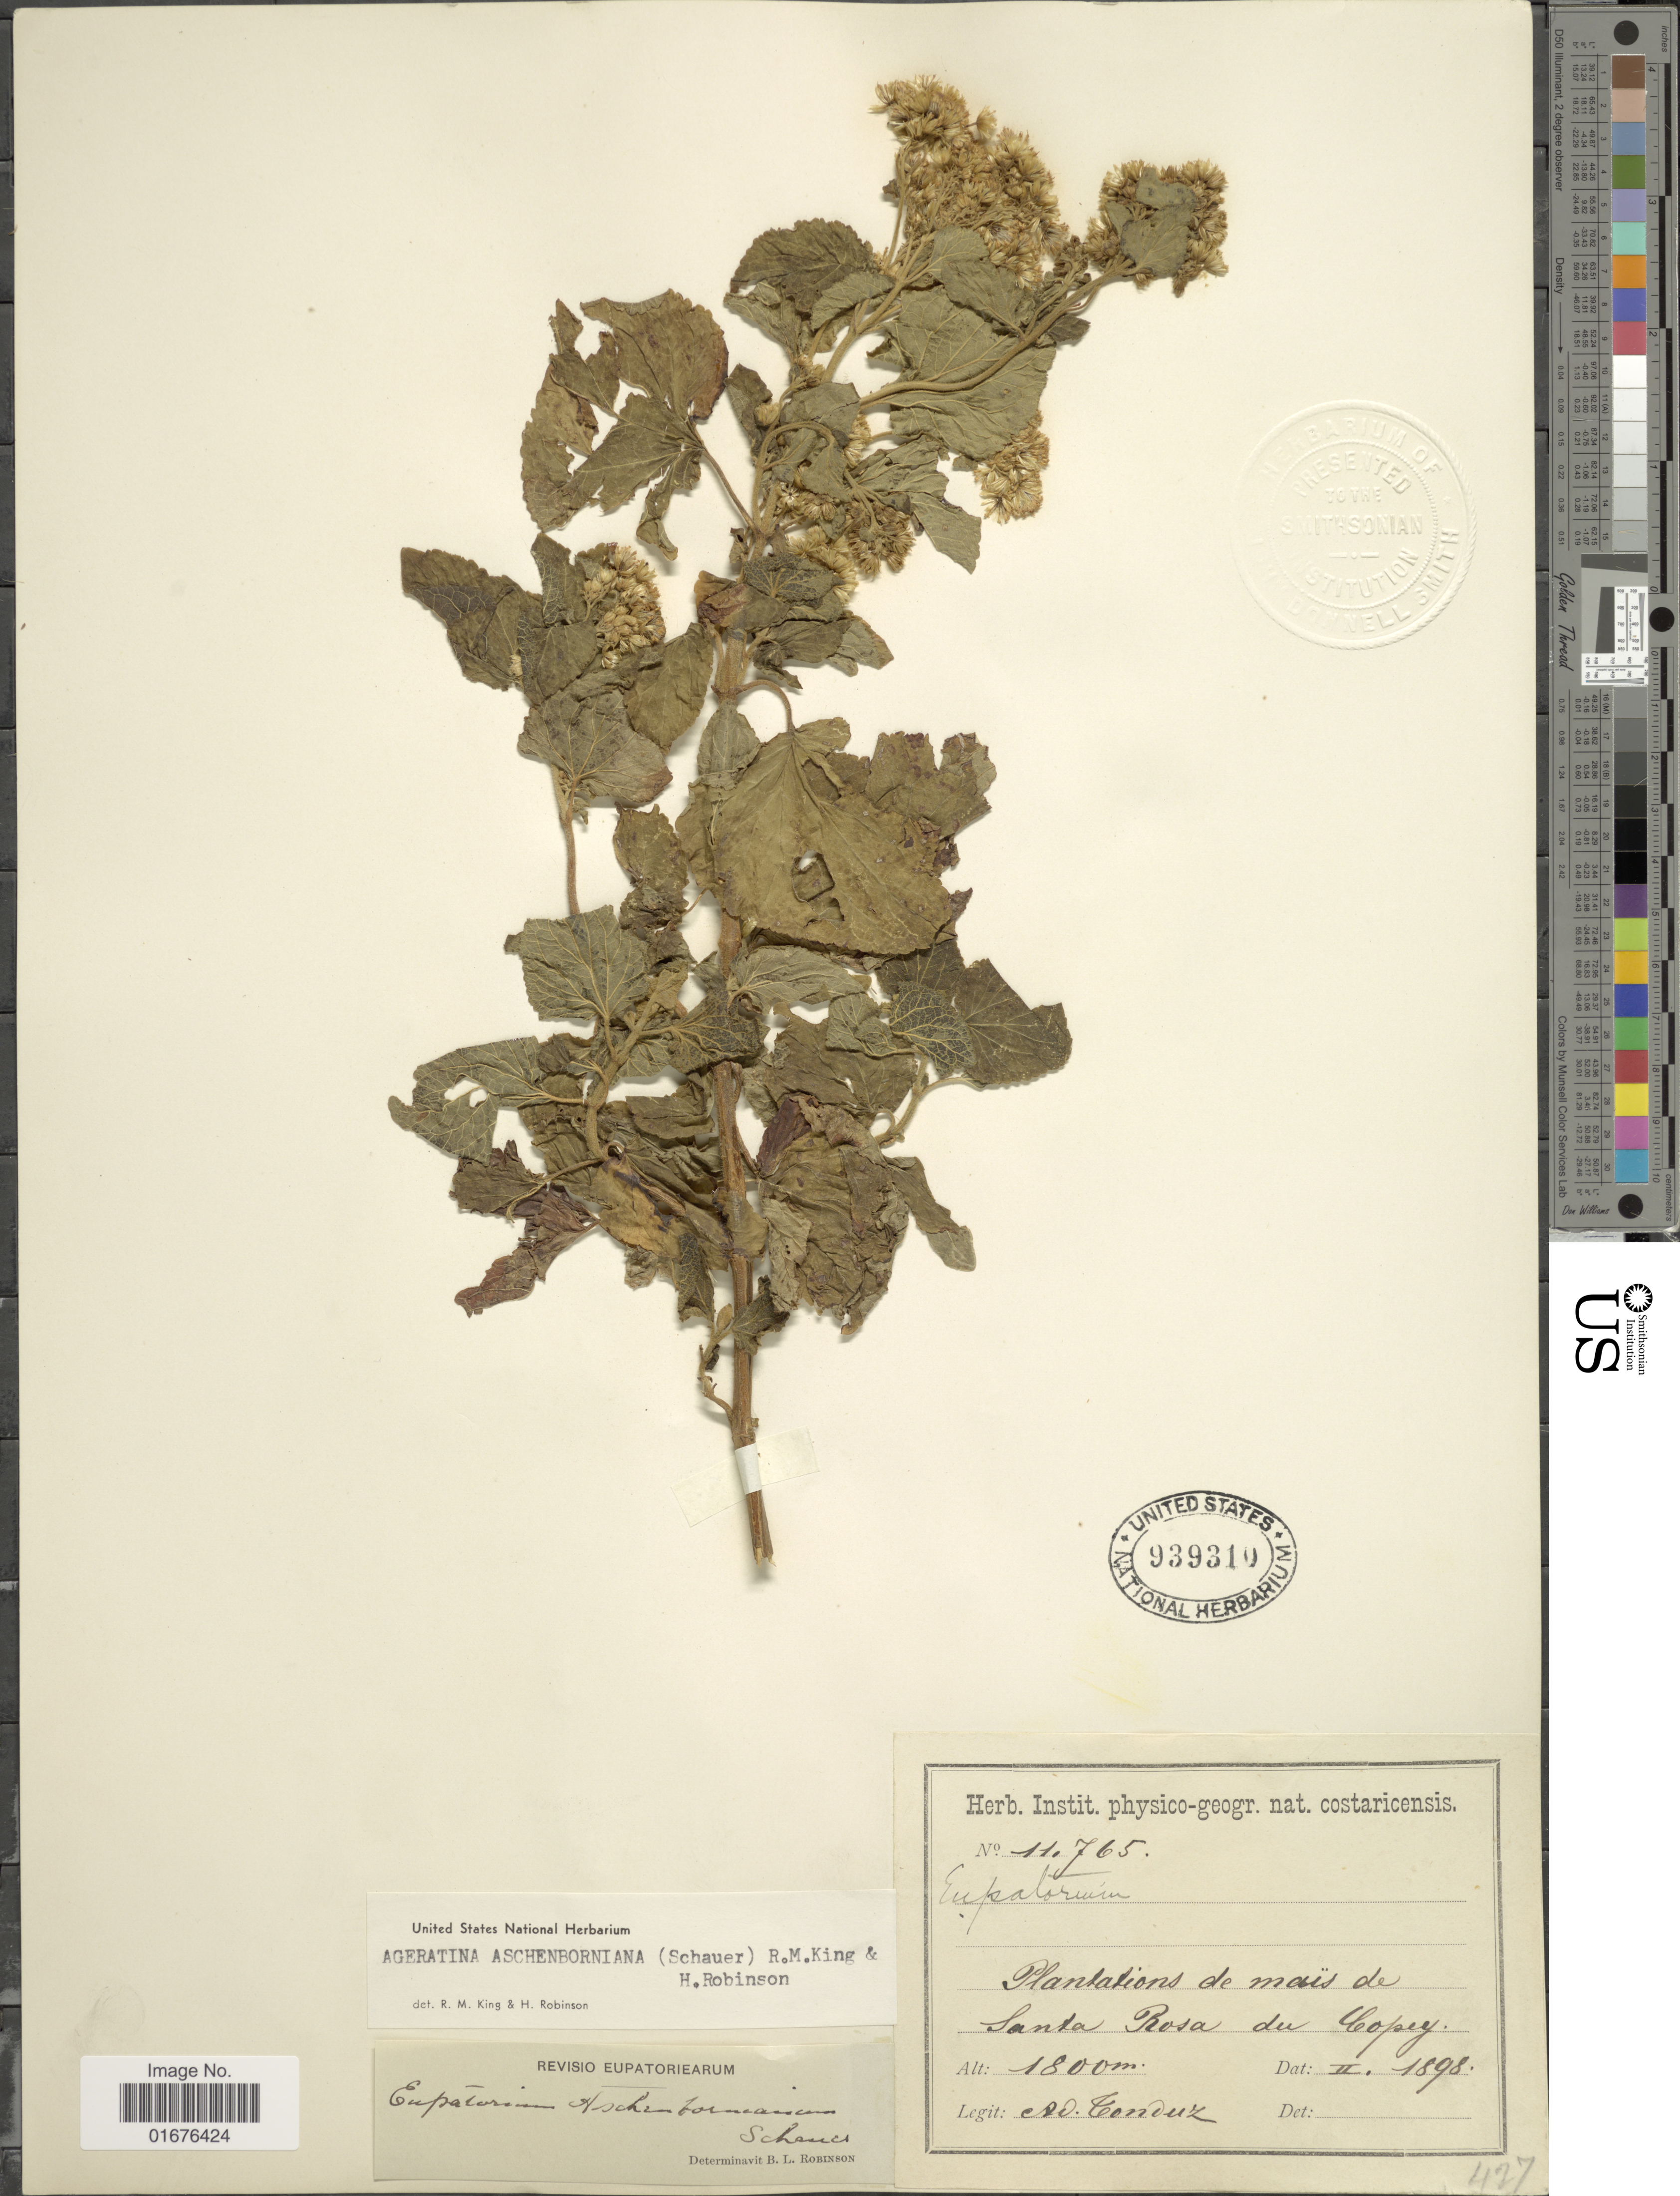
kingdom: Plantae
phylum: Tracheophyta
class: Magnoliopsida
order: Asterales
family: Asteraceae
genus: Ageratina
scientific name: Ageratina pichinchensis var. bustamenta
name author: (DC.) R.M. King & H. Rob.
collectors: A. Tonduz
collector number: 11765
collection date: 1898-02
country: Costa Rica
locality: Plantations de maïs de Santa Rosa du Copey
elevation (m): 1800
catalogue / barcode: US 939310